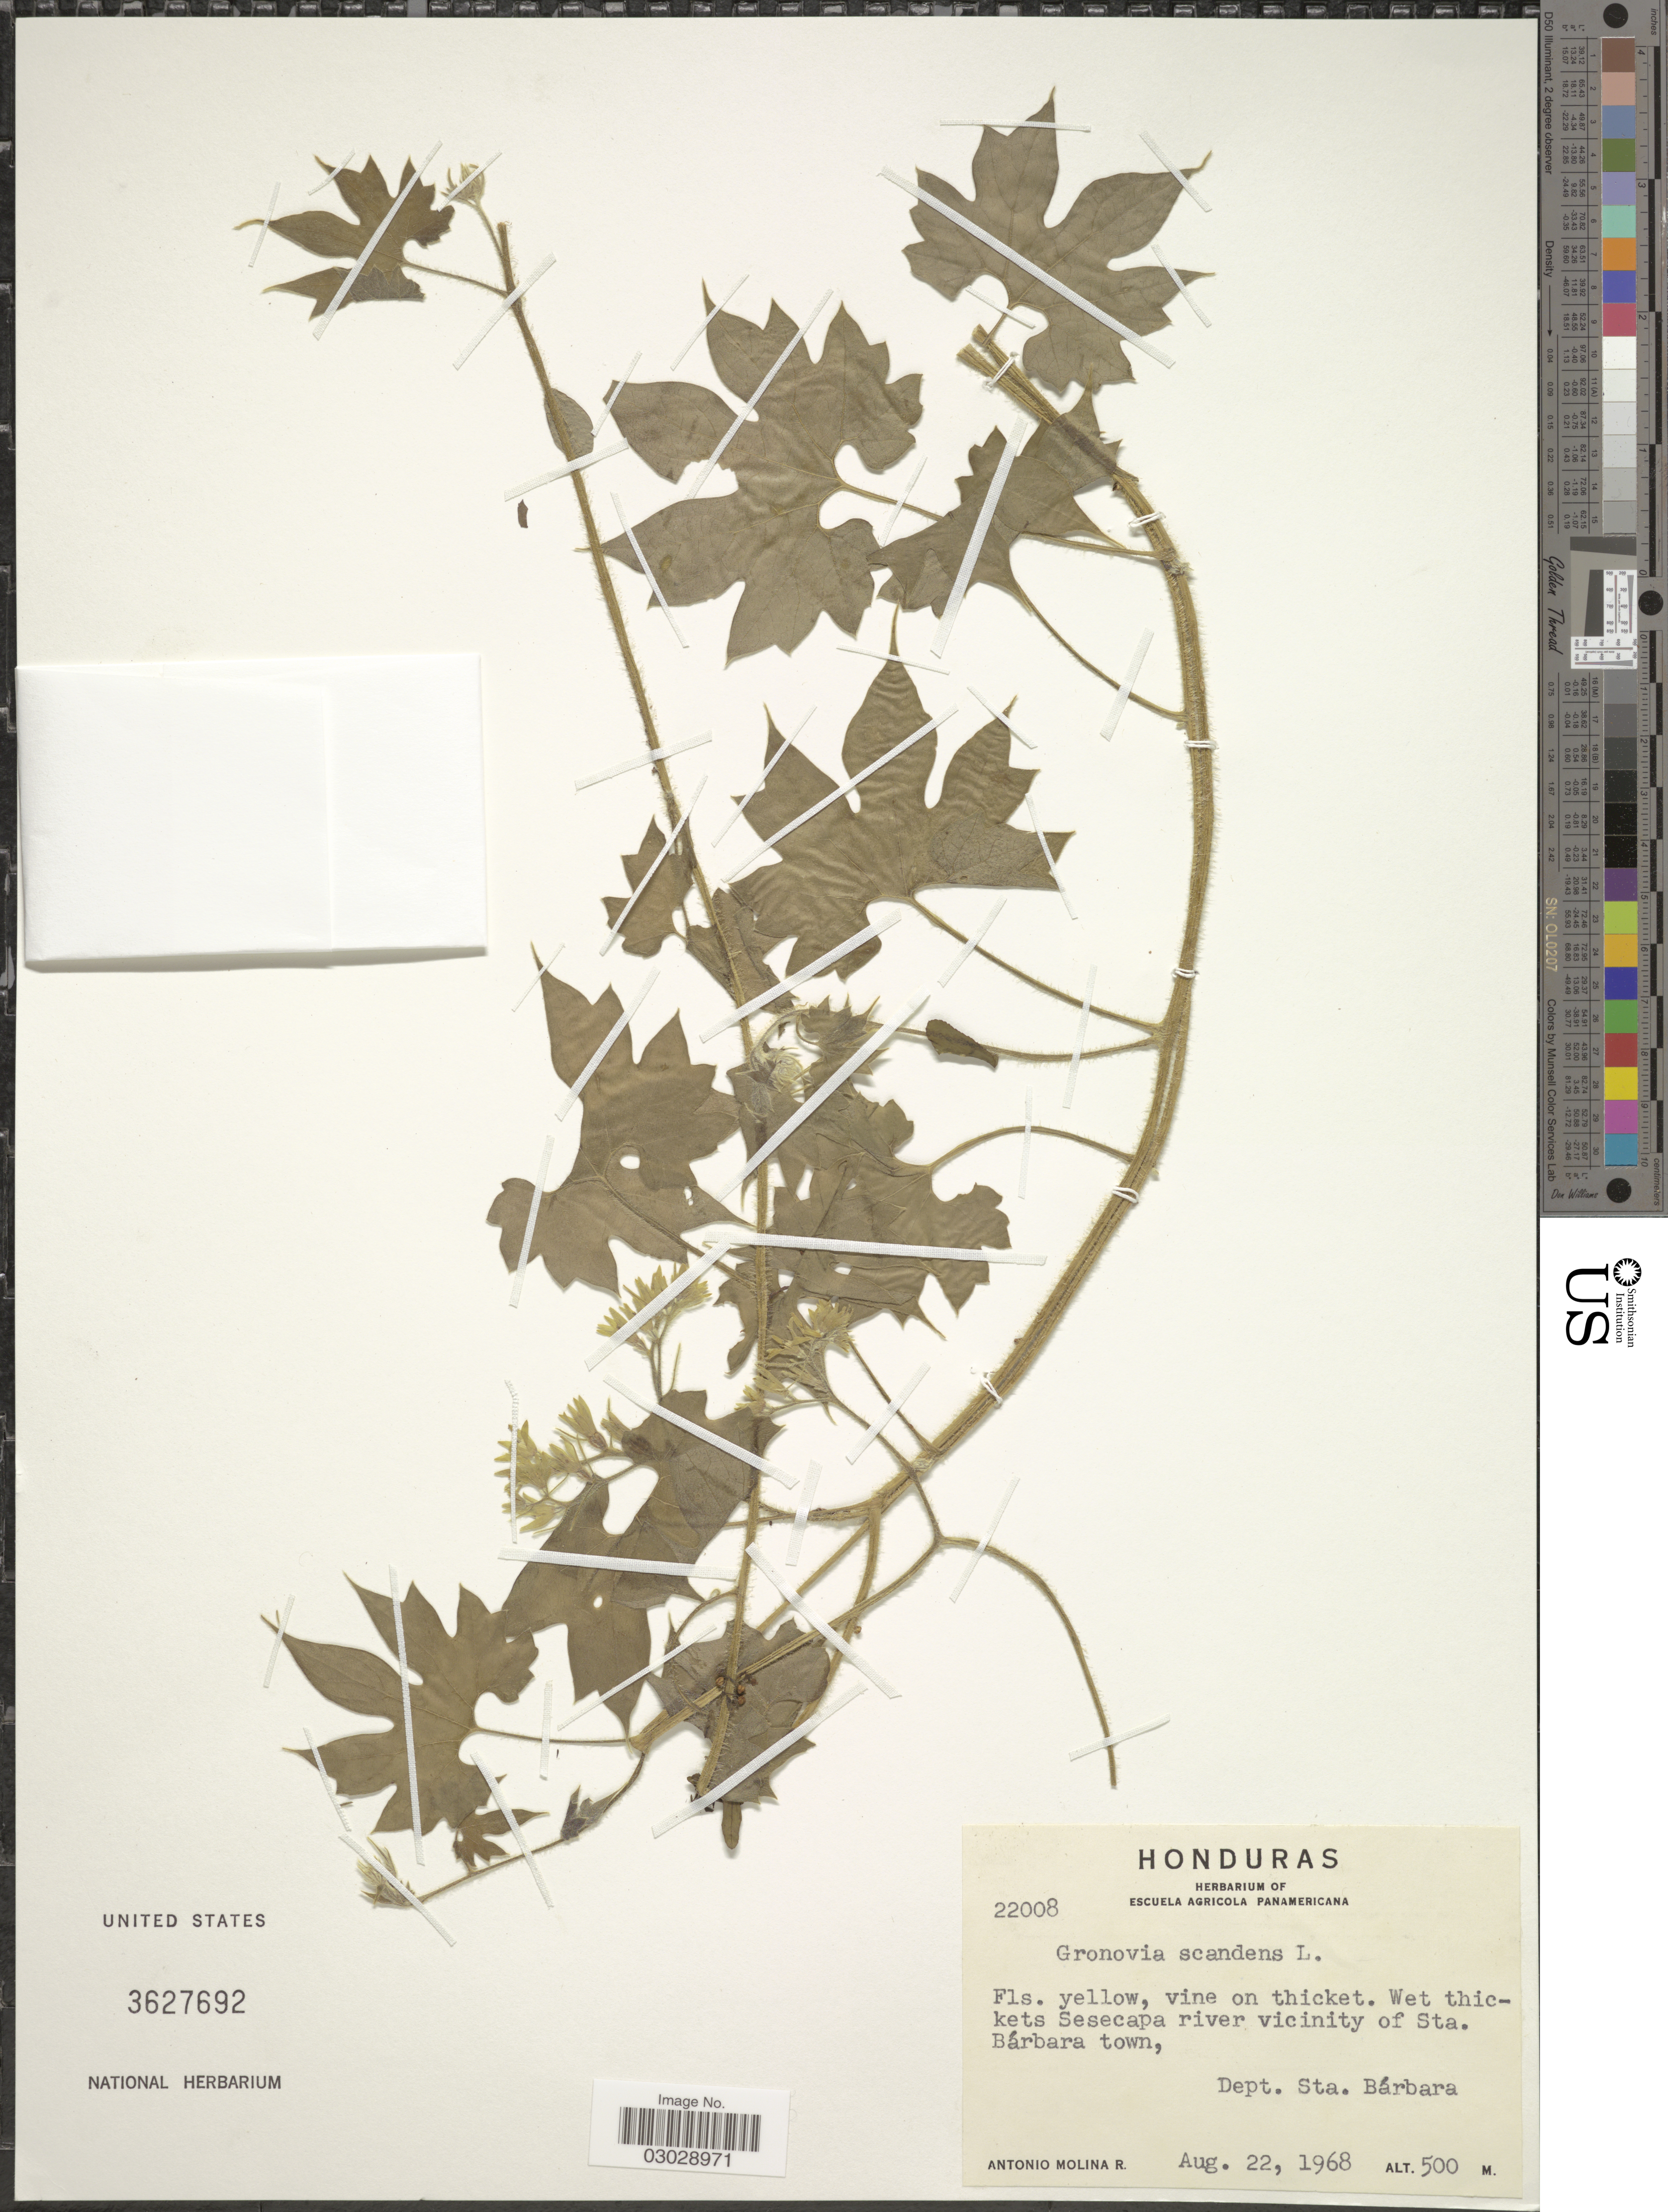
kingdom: Plantae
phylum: Tracheophyta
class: Magnoliopsida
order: Cornales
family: Loasaceae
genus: Gronovia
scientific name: Gronovia scandens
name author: L.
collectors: A. Molina R.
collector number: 22008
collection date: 1968-08-22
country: Honduras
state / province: Santa Bárbara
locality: Sesecapa river vicinity of Sta. Bárbara town, Dept. Sta. Bárbara.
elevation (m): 500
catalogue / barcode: US 3627692